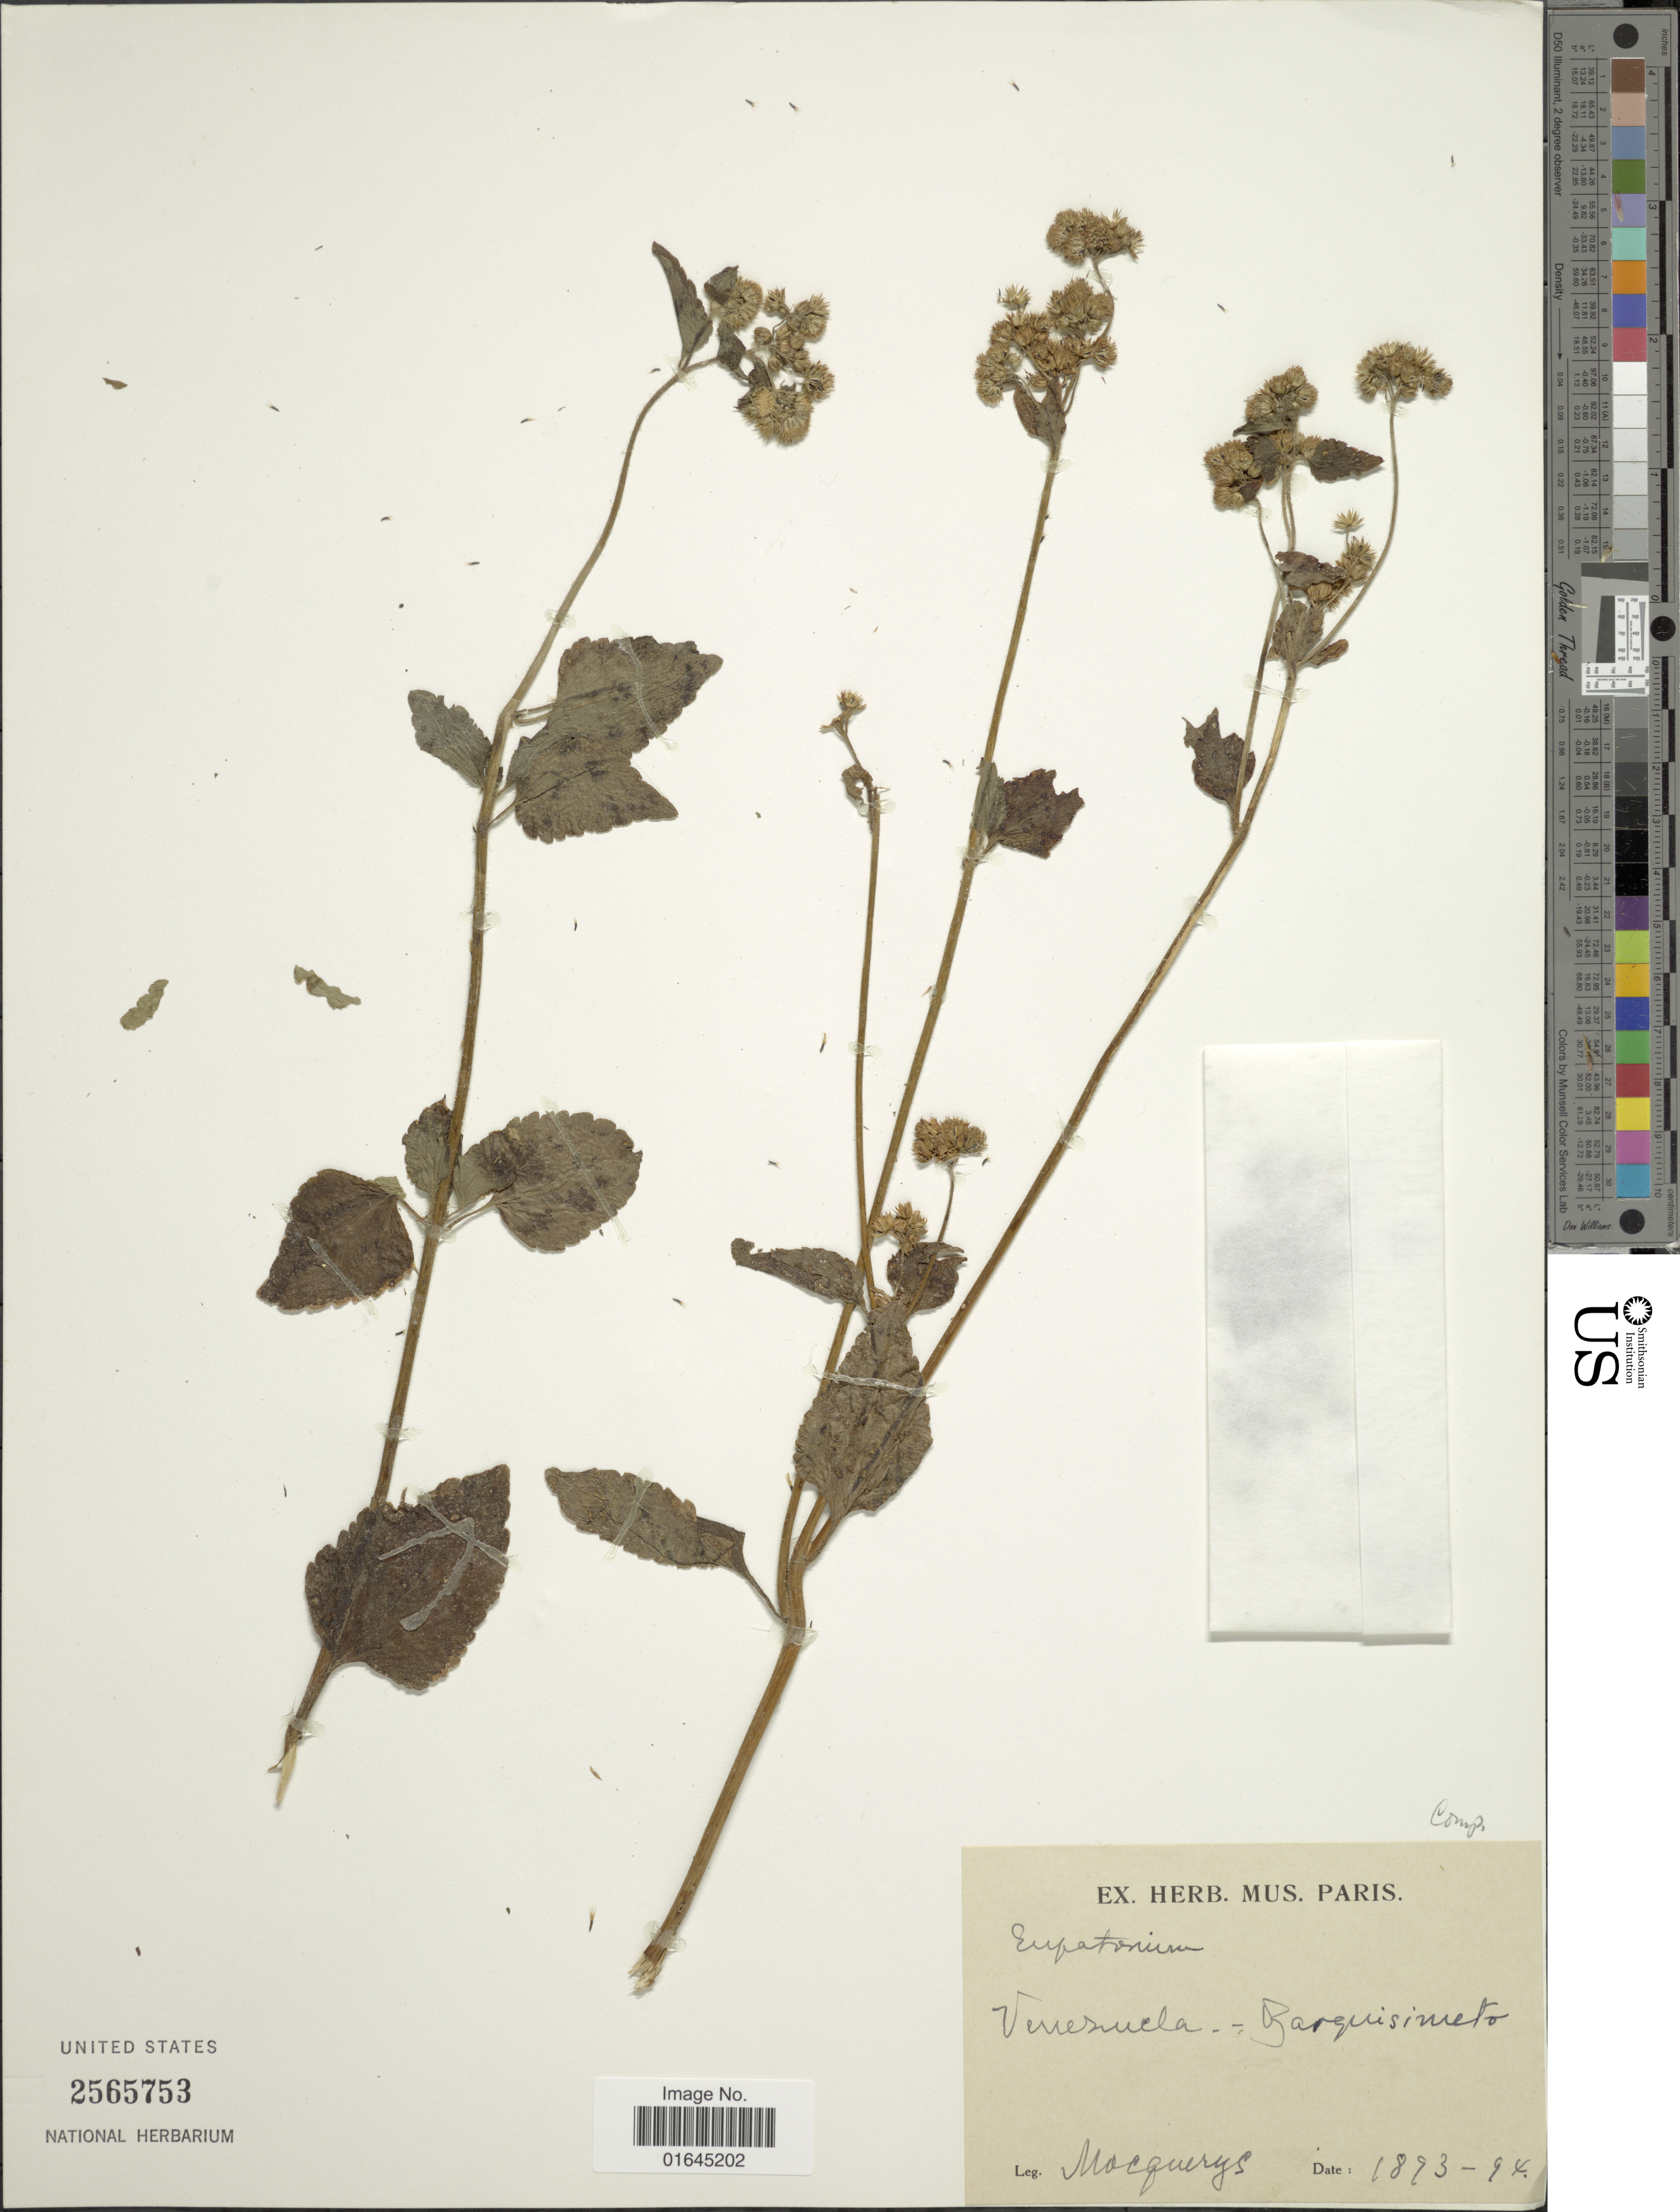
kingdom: Plantae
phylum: Tracheophyta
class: Magnoliopsida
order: Asterales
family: Asteraceae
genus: Ageratum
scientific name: Ageratum conyzoides subsp. conyzoides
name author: L.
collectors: A. Mocquerys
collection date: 1893/1894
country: Venezuela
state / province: Lara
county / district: Iribarren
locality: Barquisimeto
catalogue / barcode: US 2565753